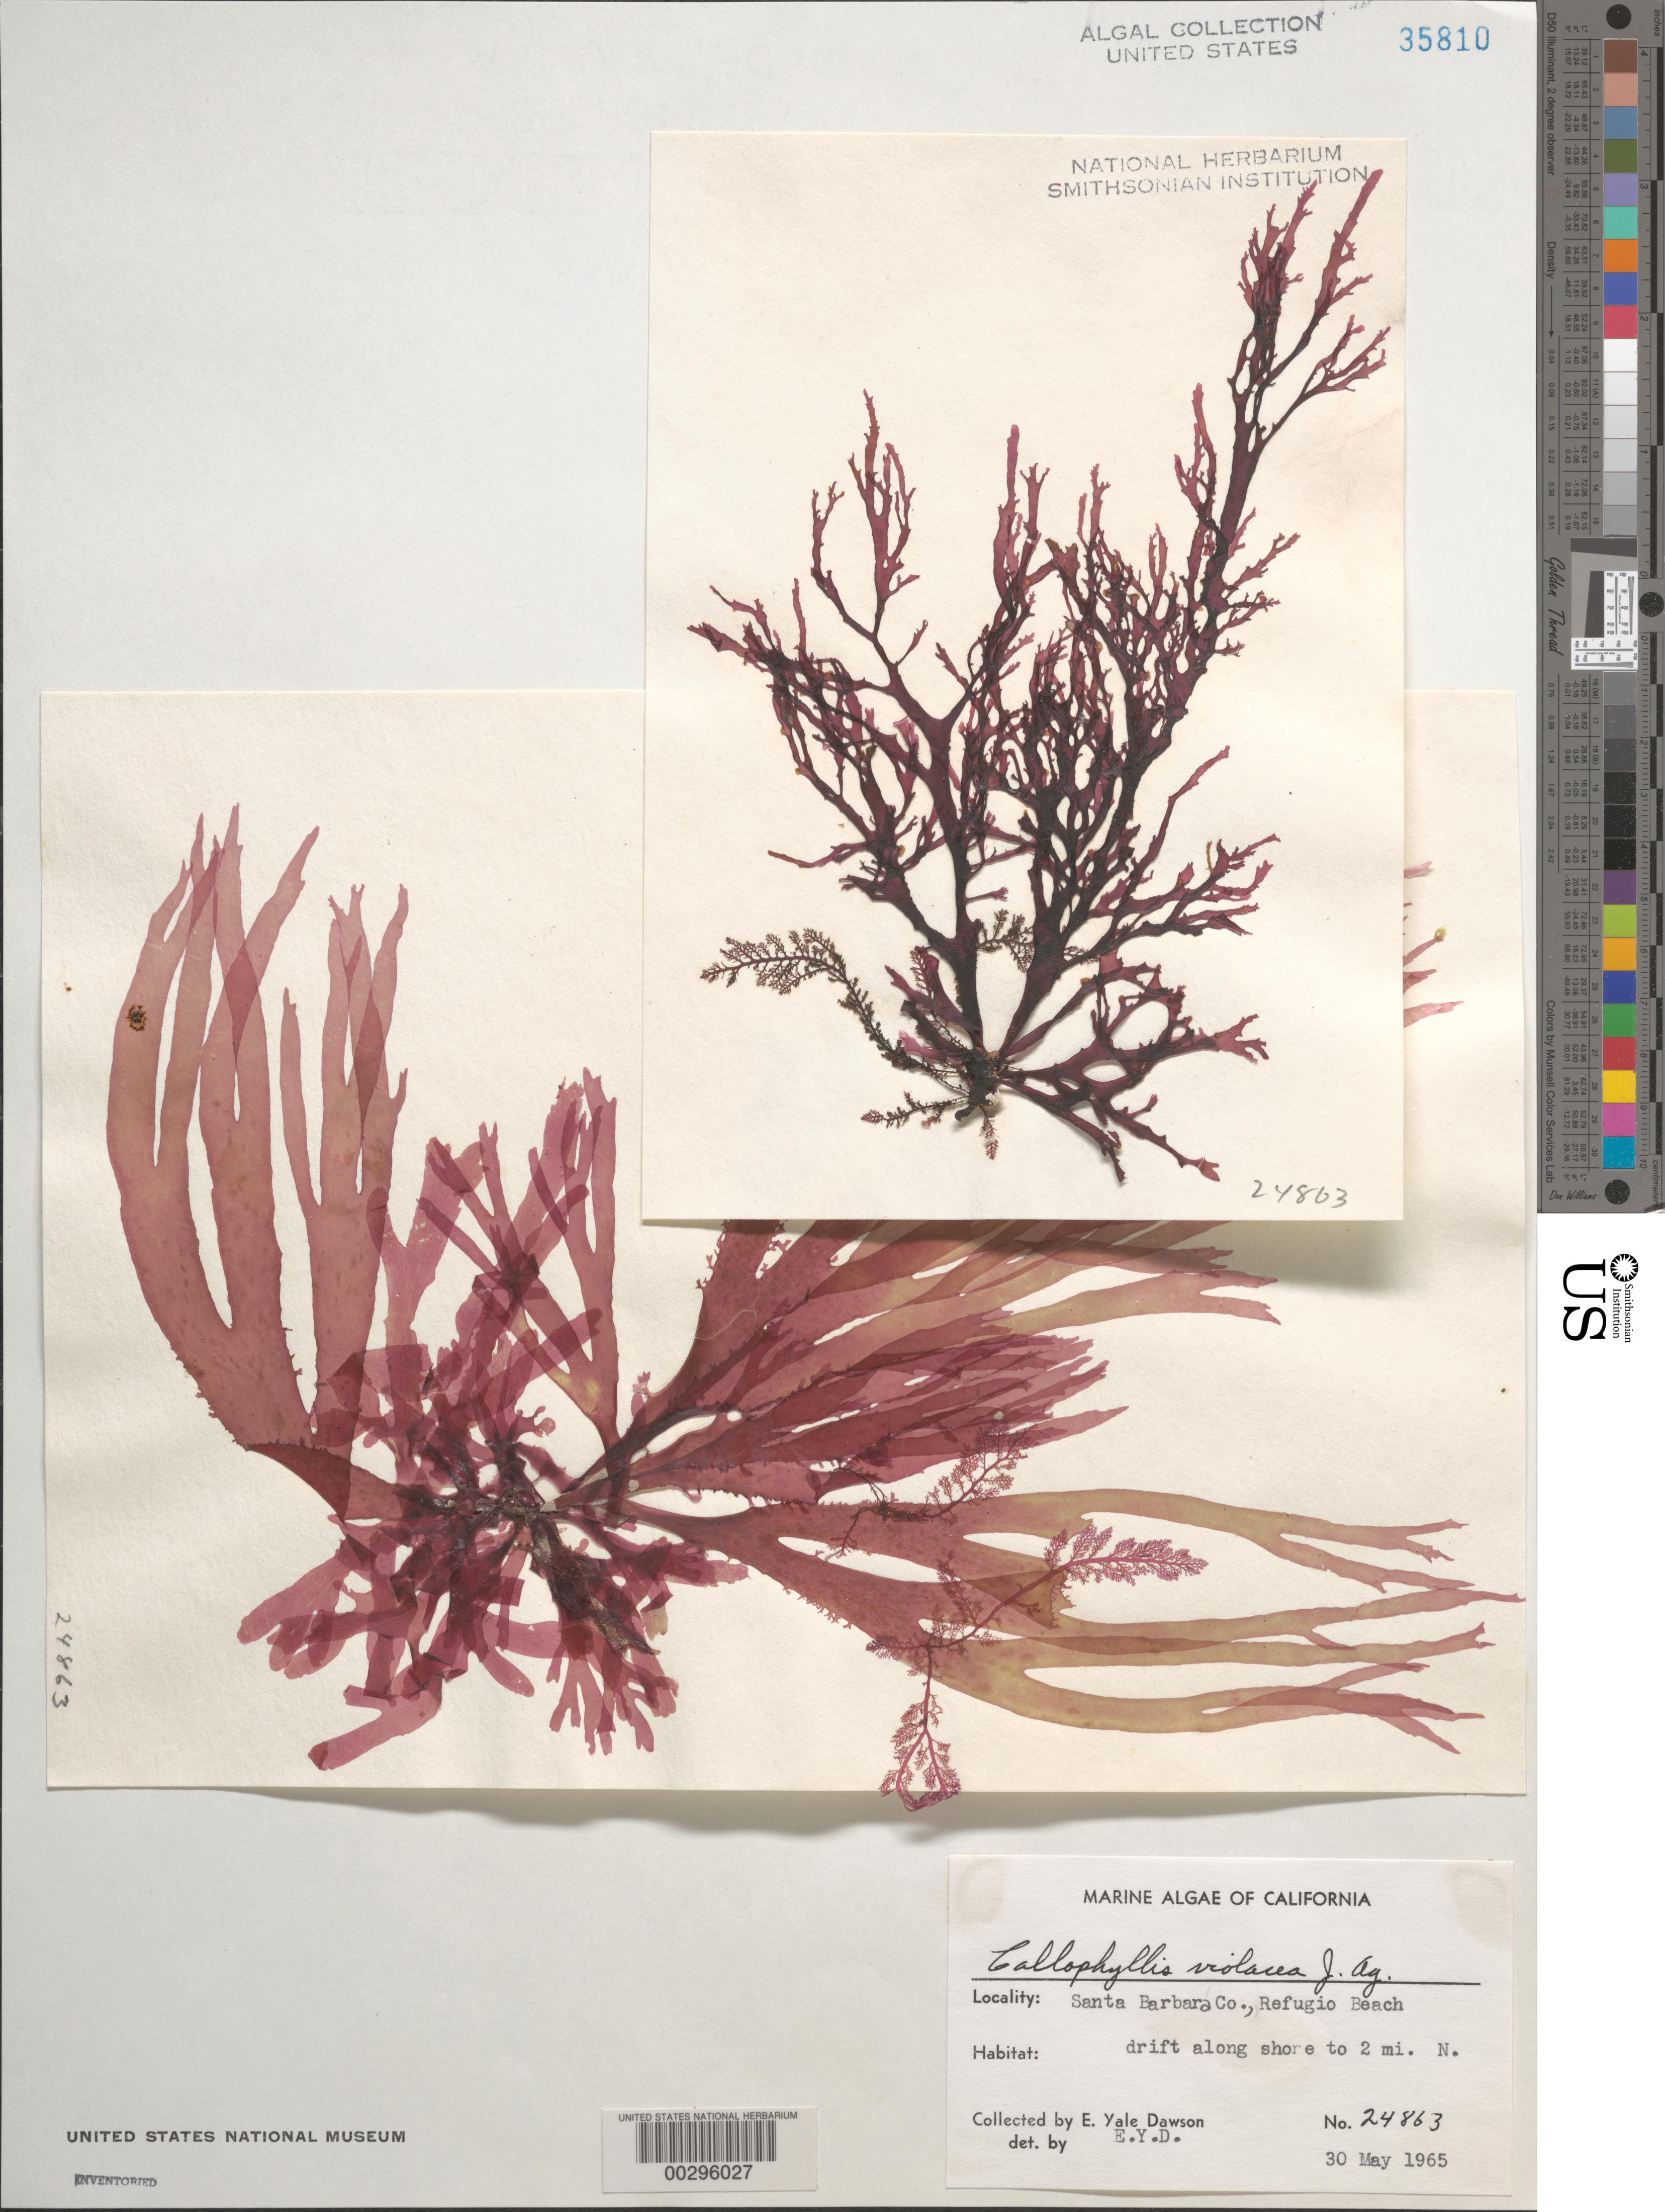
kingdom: Plantae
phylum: Rhodophyta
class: Florideophyceae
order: Gigartinales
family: Kallymeniaceae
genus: Callophyllis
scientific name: Callophyllis violacea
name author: J. Agardh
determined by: Dawson, E. Y.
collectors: E. Y. Dawson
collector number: EYD 24863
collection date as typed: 30 May 1965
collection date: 1965-05-30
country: United States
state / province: California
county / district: Santa Barbara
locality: Refugio Beach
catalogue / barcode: US 35810